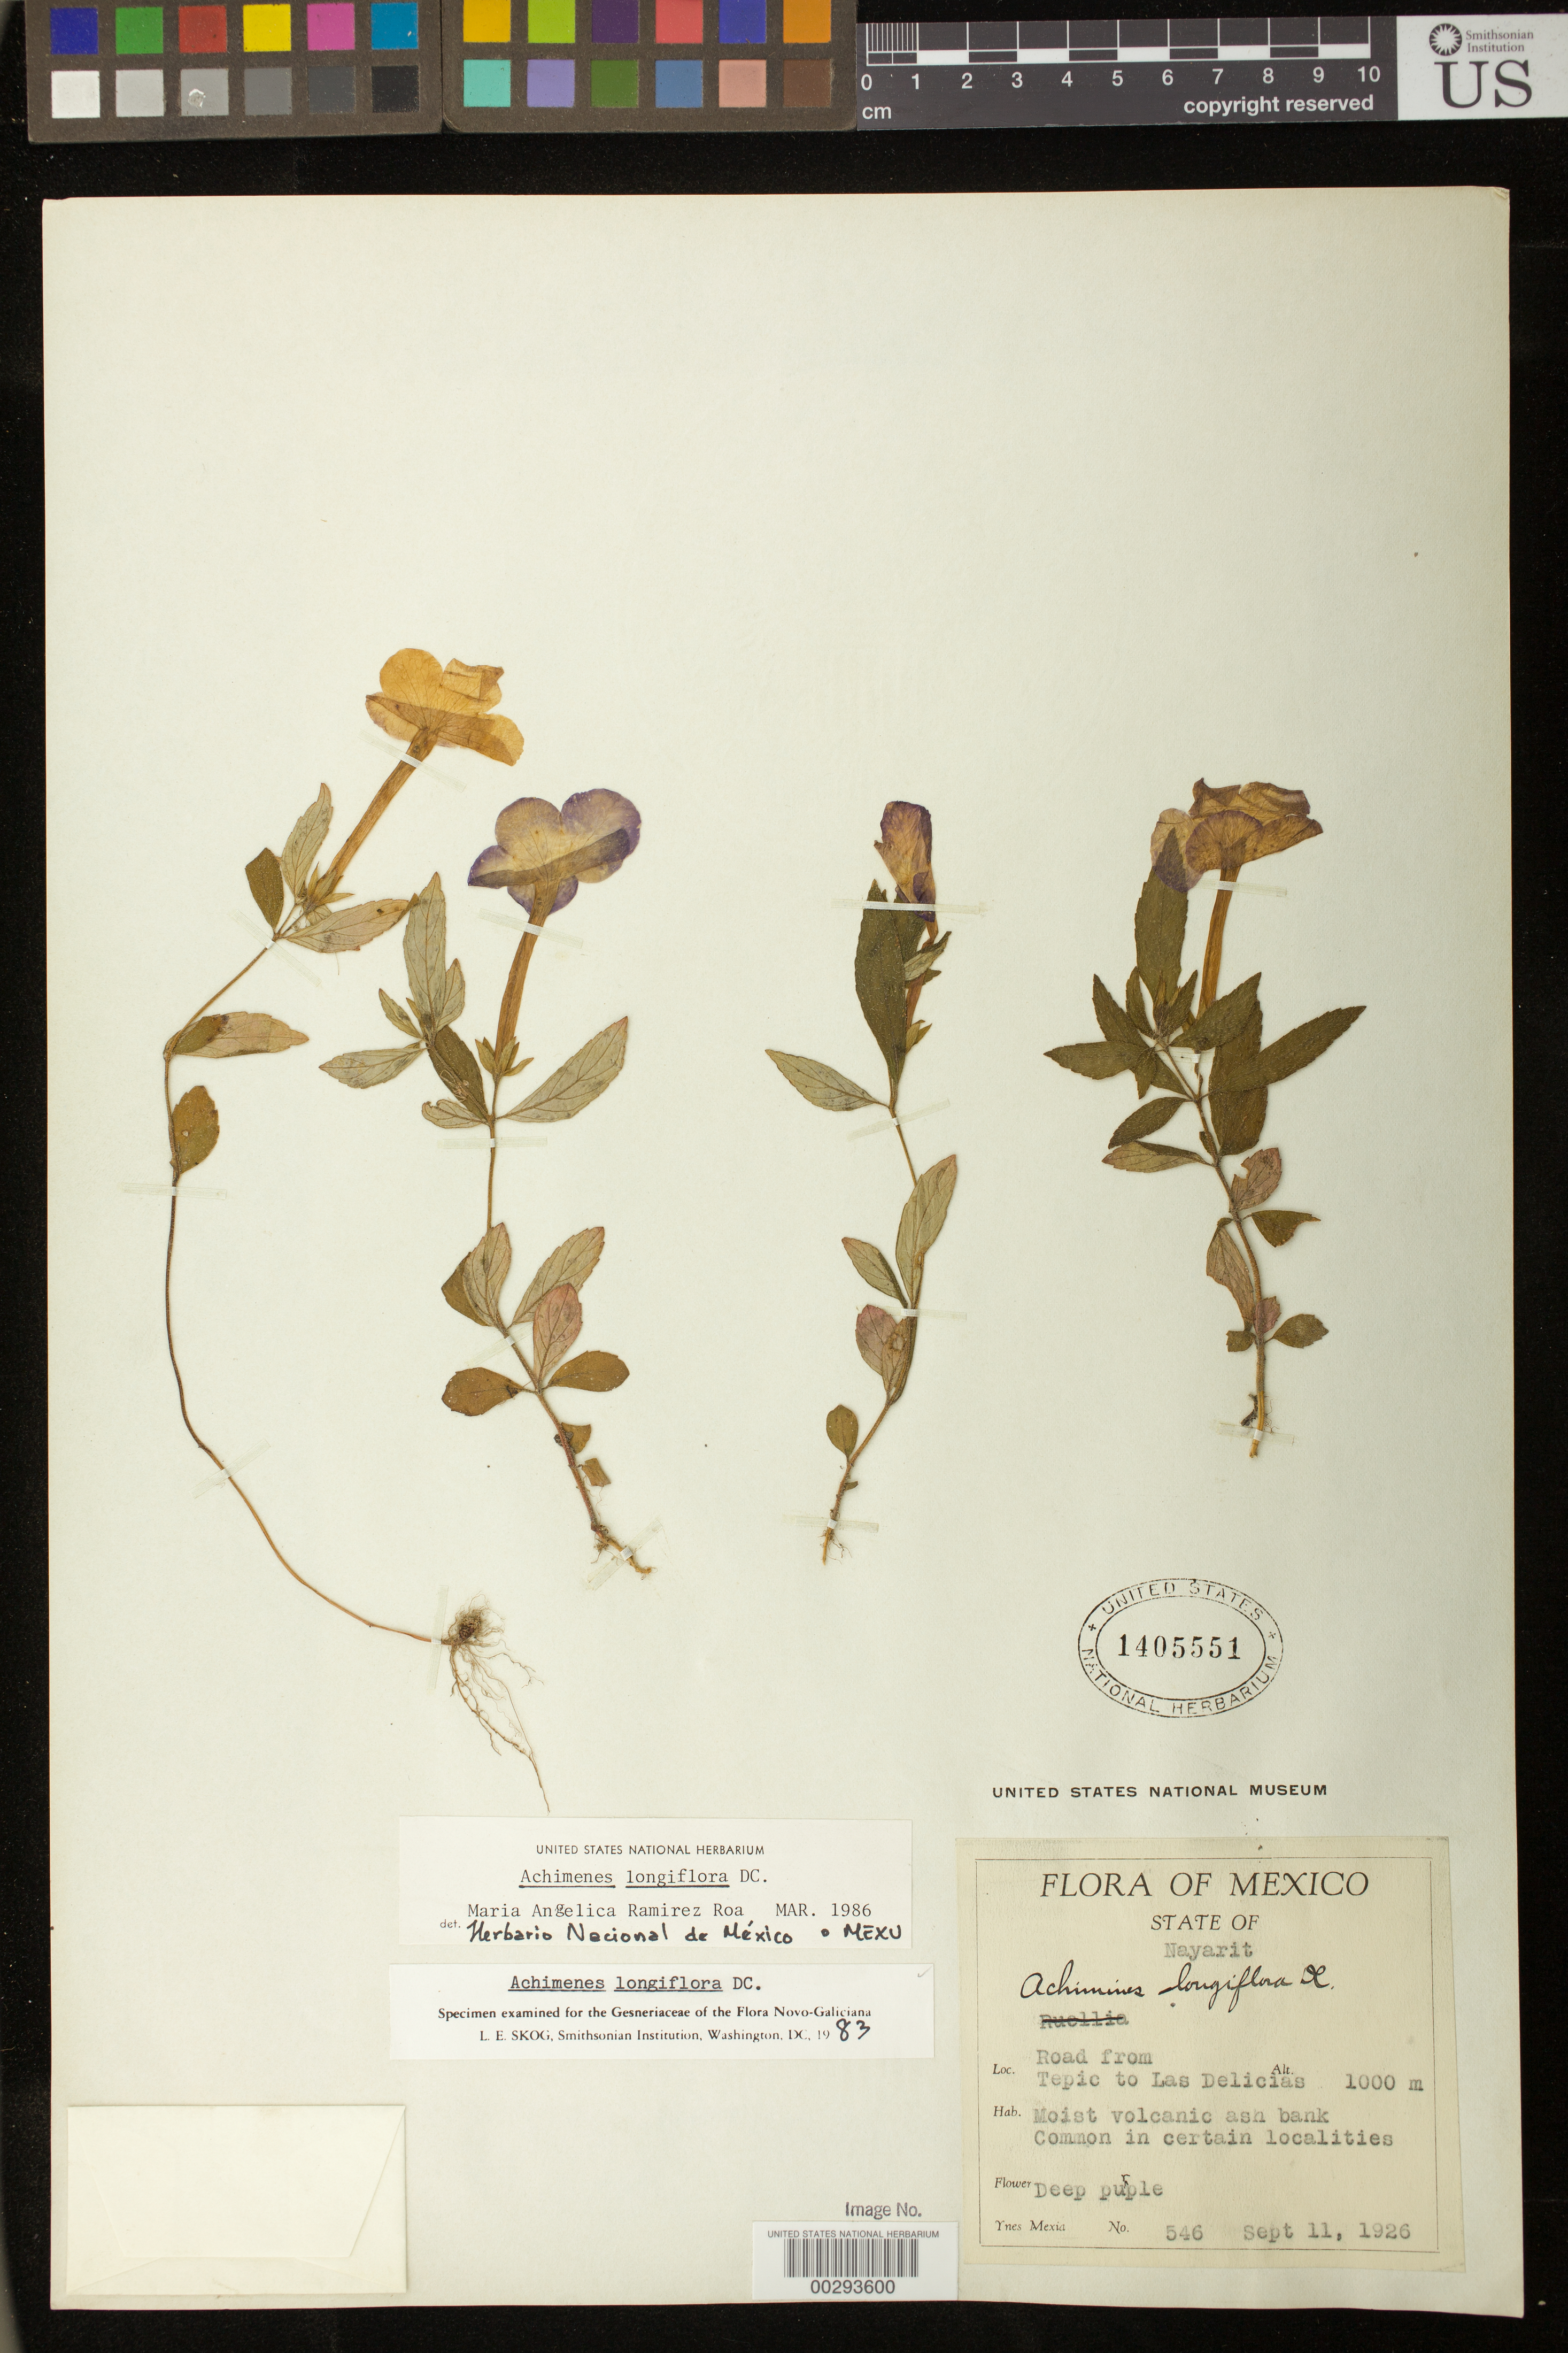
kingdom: Plantae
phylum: Tracheophyta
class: Magnoliopsida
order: Lamiales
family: Gesneriaceae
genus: Achimenes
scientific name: Achimenes longiflora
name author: DC.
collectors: Y. Mexia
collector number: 546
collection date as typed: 11 Sep 1926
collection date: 1926-09-11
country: Mexico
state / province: Nayarit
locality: Road from Tepic to Las Delicias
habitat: Moist volcanic ash bank, common in certain localities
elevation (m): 1000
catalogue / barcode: US 1405551